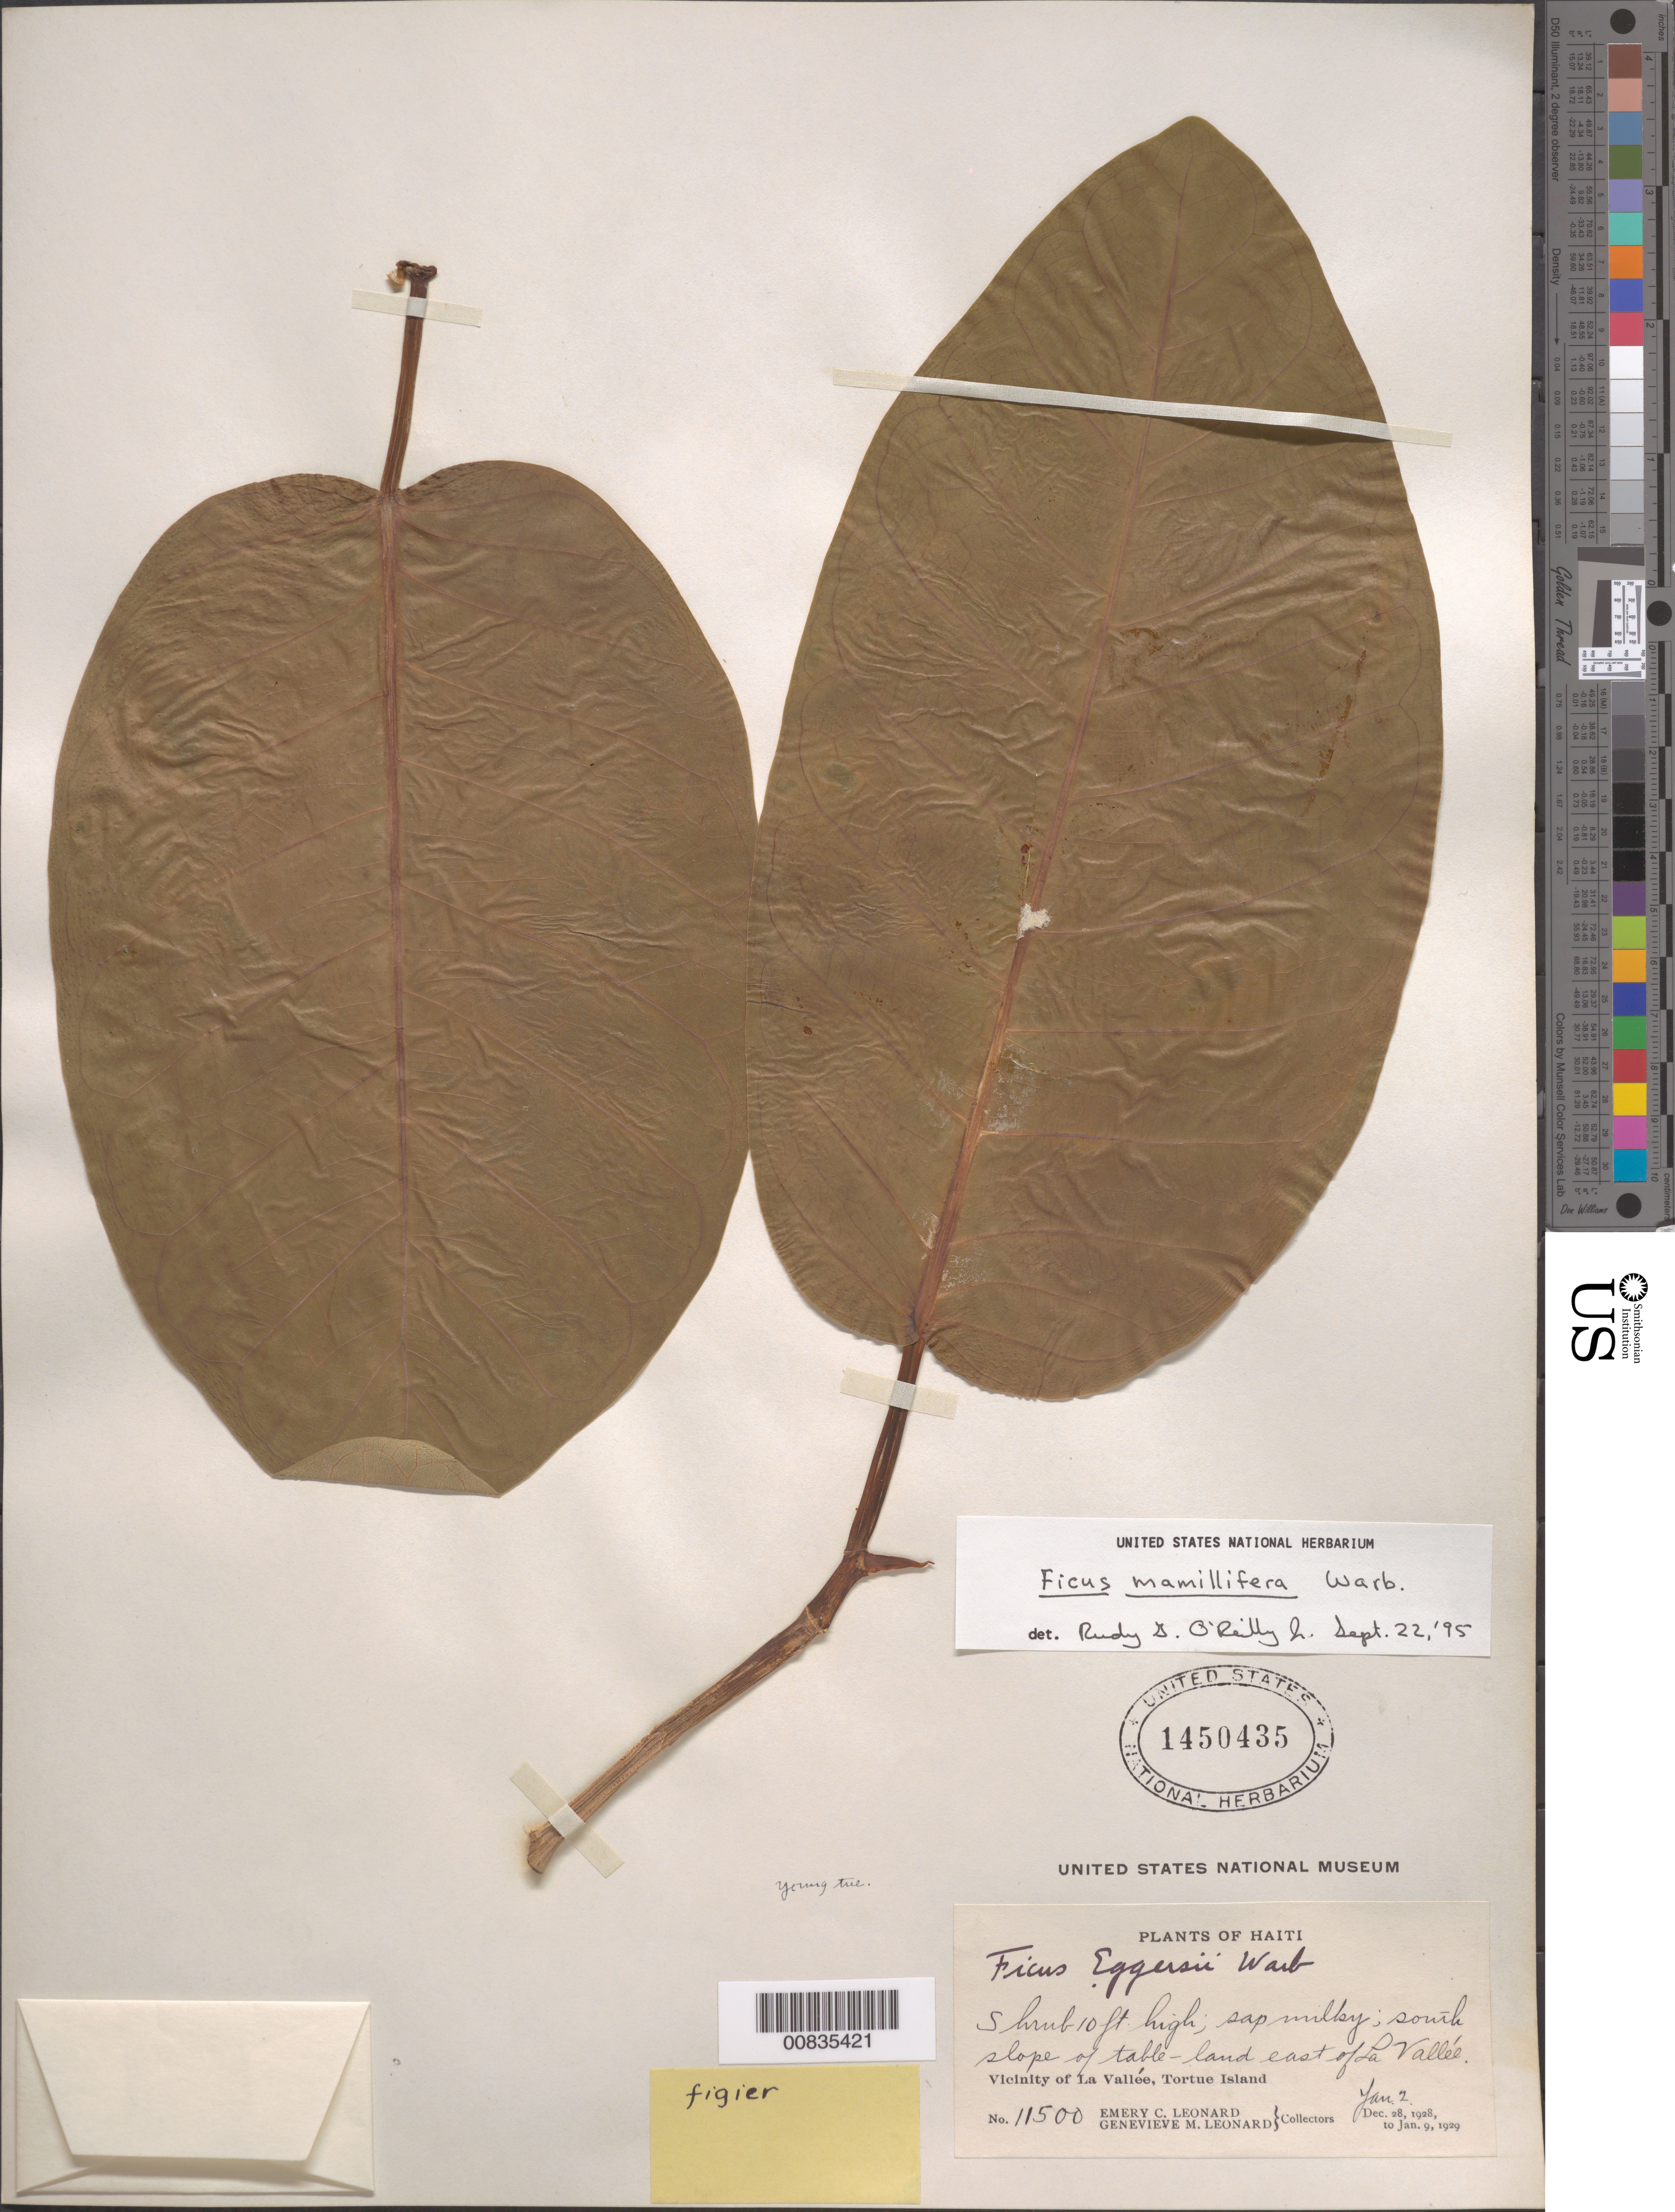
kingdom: Plantae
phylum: Tracheophyta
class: Magnoliopsida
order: Rosales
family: Moraceae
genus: Ficus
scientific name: Ficus mamillifera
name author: Warb.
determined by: O'Reilly, R. G., Jr., (US), NMNH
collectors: E. C. Leonard & G. M. Leonard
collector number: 11500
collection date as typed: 02 Jan 1929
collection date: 1929-01-02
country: Haiti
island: Île de Tortue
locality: South slope of table-land east of La Vallée.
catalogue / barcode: US 1450435